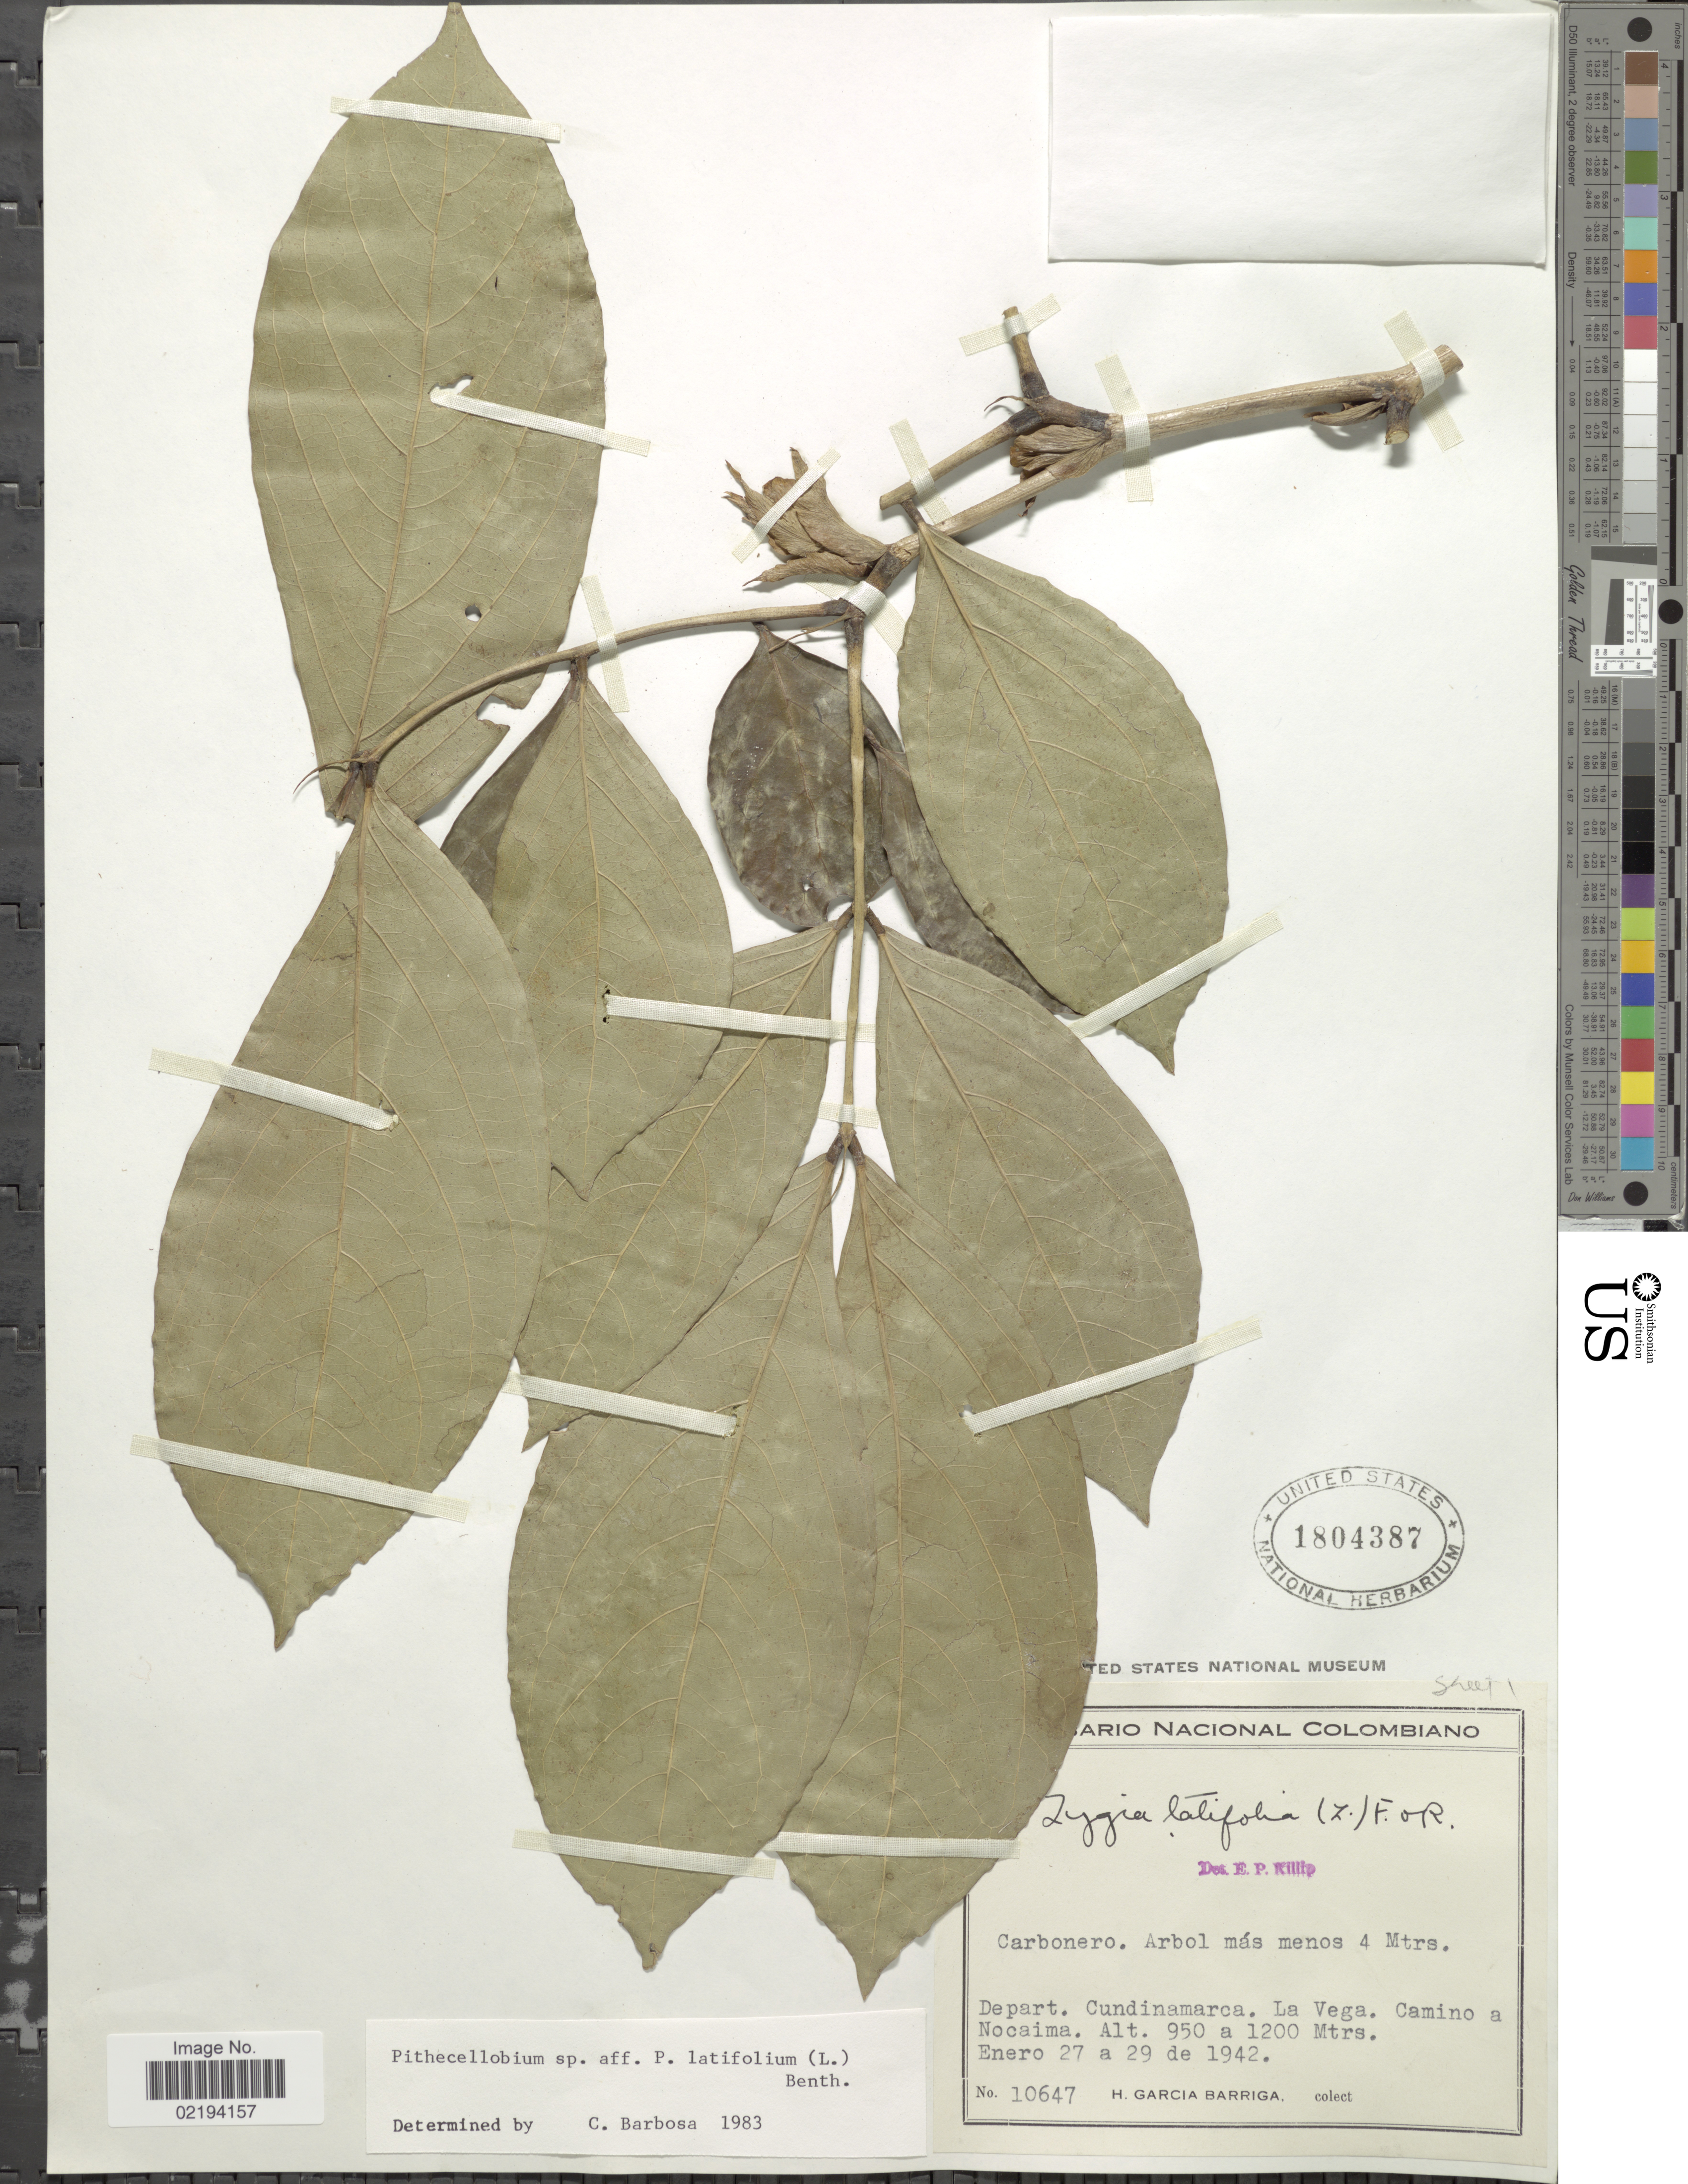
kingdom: Plantae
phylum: Tracheophyta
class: Magnoliopsida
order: Fabales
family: Fabaceae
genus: Zygia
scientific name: Zygia latifolia var. latifolia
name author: (L.) Fawc. & Rendle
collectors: H. García Barriga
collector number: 10647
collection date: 1942-01-27/1942-01-29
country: Colombia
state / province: Cundinamarca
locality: Carbonero, Depart Cundinamarca. La Vega. Camino a Nocaima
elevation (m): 950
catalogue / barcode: US 1804387